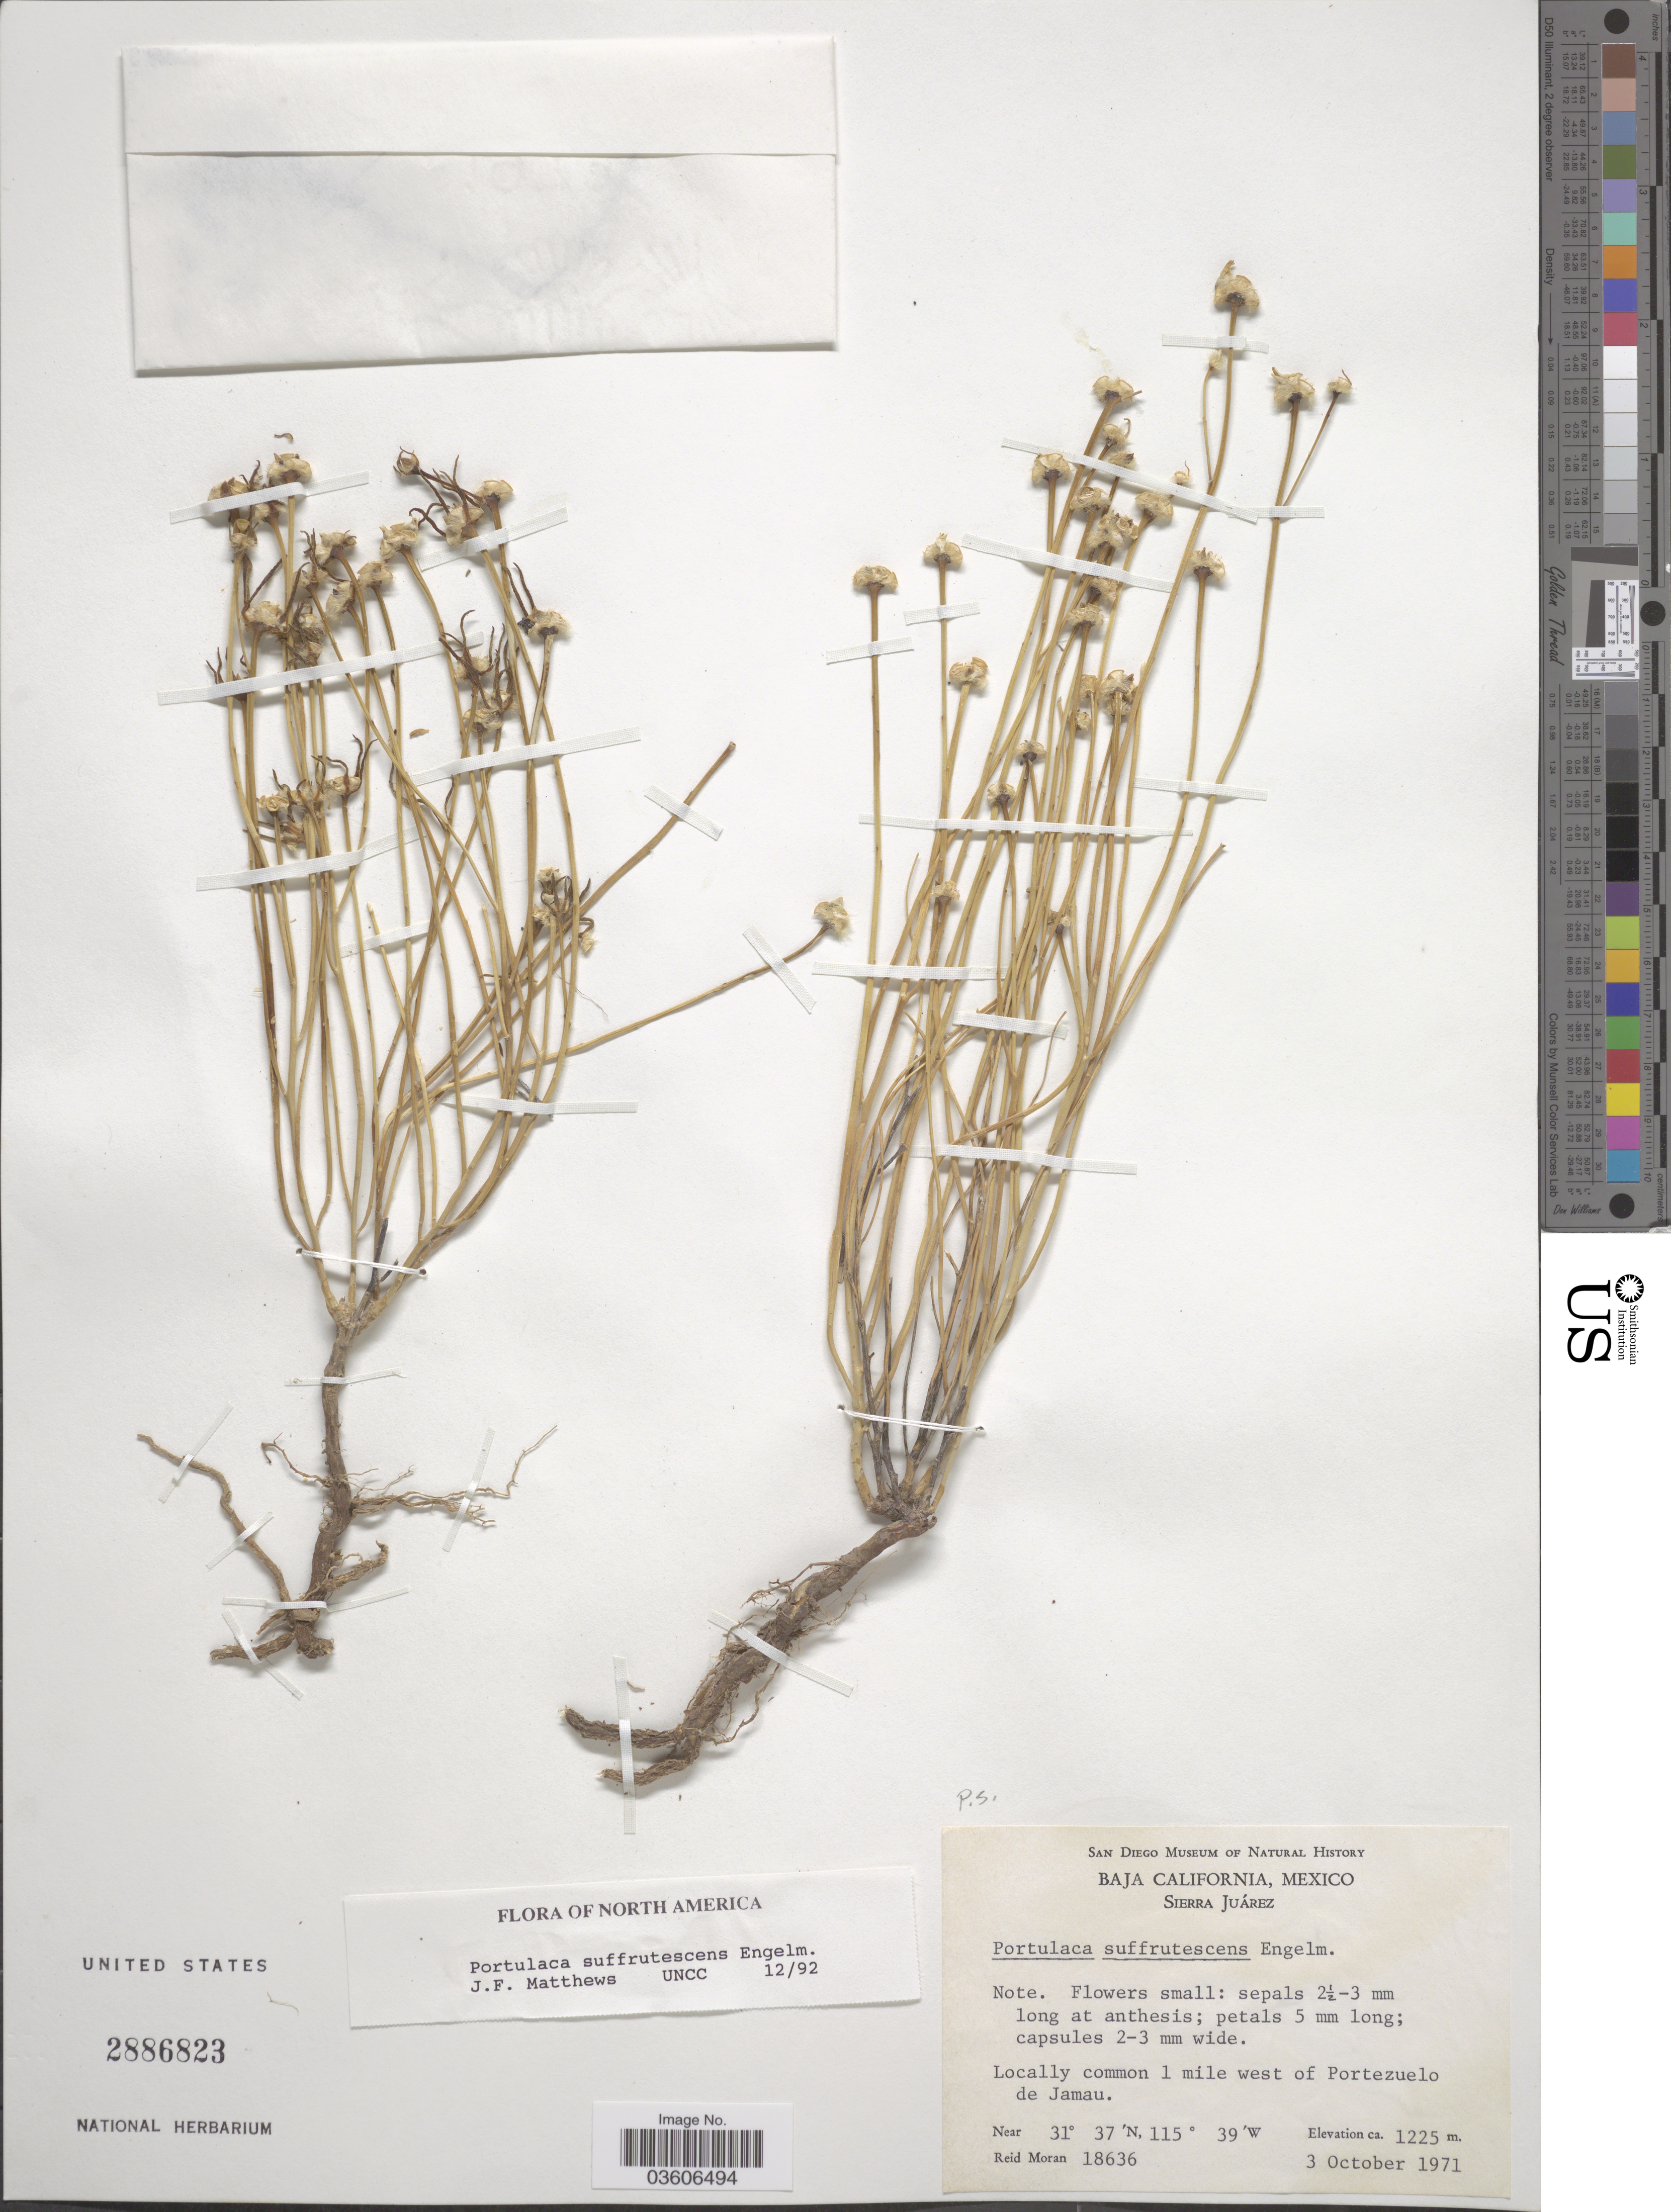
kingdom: Plantae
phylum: Tracheophyta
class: Magnoliopsida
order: Caryophyllales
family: Portulacaceae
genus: Portulaca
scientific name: Portulaca suffrutescens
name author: Engelm.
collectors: R. Moran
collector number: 18636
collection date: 1971-10-03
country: Mexico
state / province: Baja California Norte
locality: Sierra Juárez. 1 mile west of Portezuelo de Jamau.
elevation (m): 1225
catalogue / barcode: US 2886823